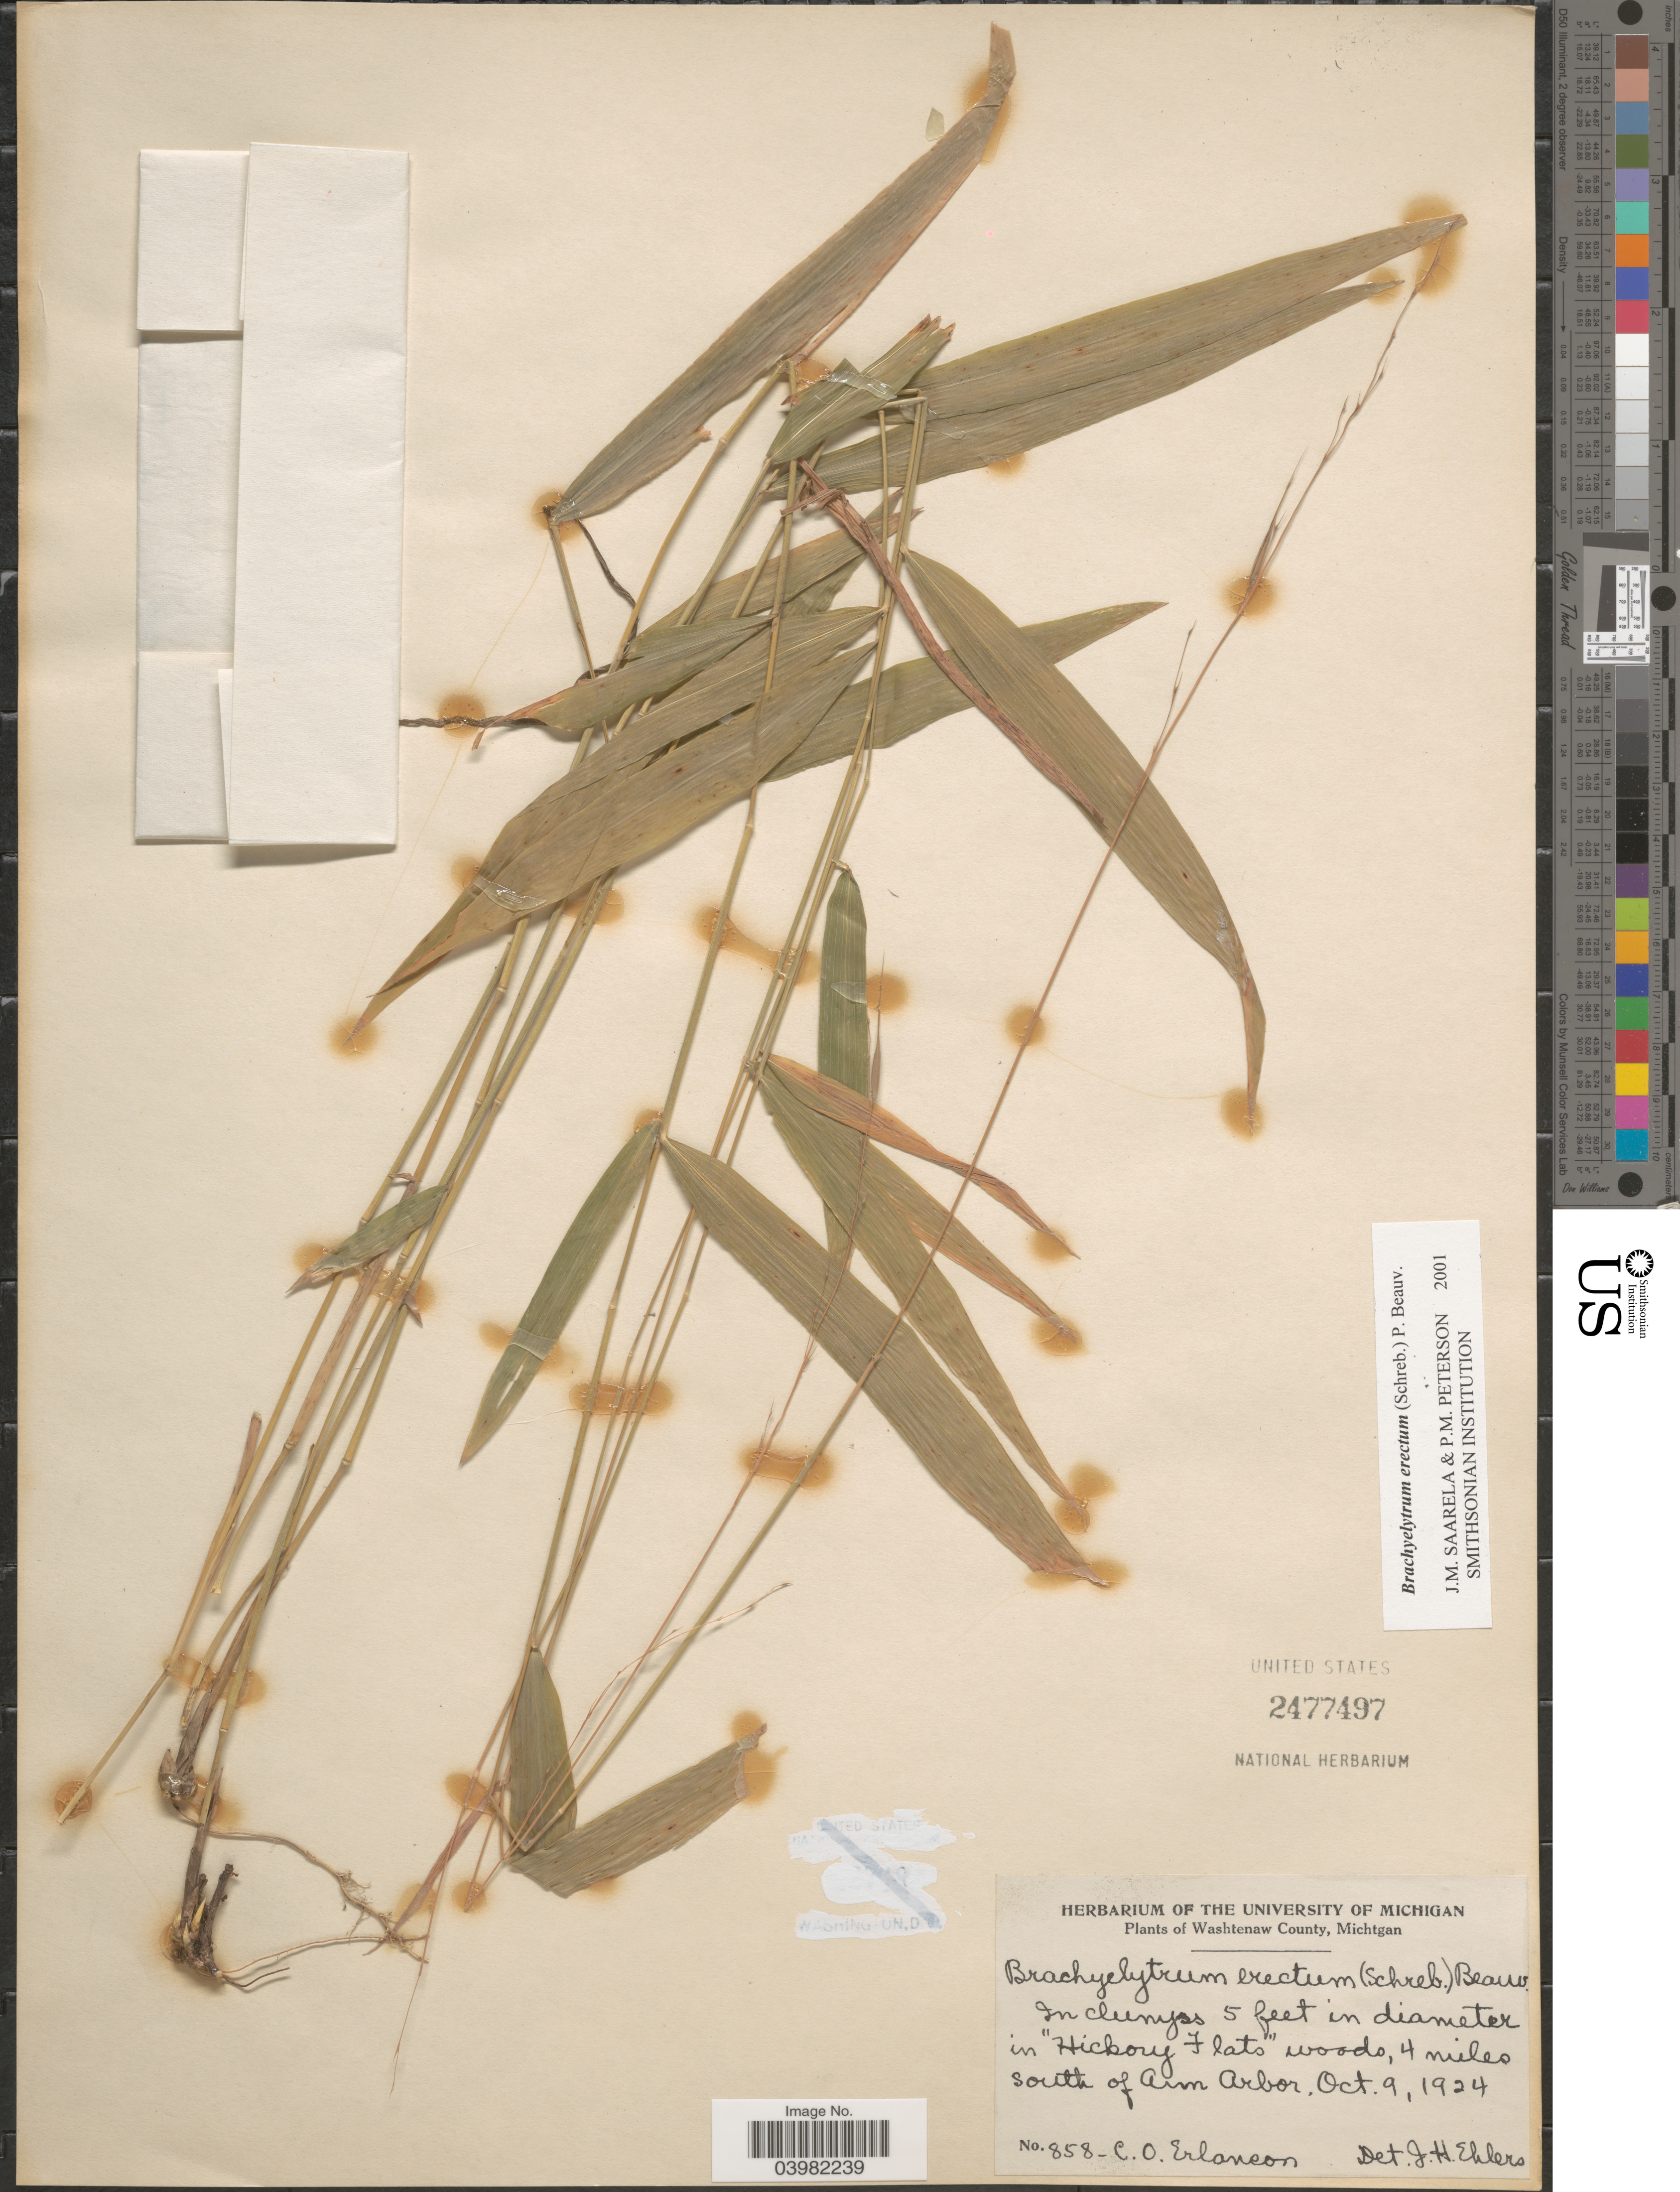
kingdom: Plantae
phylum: Tracheophyta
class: Liliopsida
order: Poales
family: Poaceae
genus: Brachyelytrum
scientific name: Brachyelytrum erectum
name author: (Schreb.) P. Beauv.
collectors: C. O. Erlanson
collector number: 858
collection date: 1924-10-09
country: United States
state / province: Michigan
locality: Washtenaw County. In "Hickory Flats" woods, 4 miles south of Ann Arbor.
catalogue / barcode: US 2477497